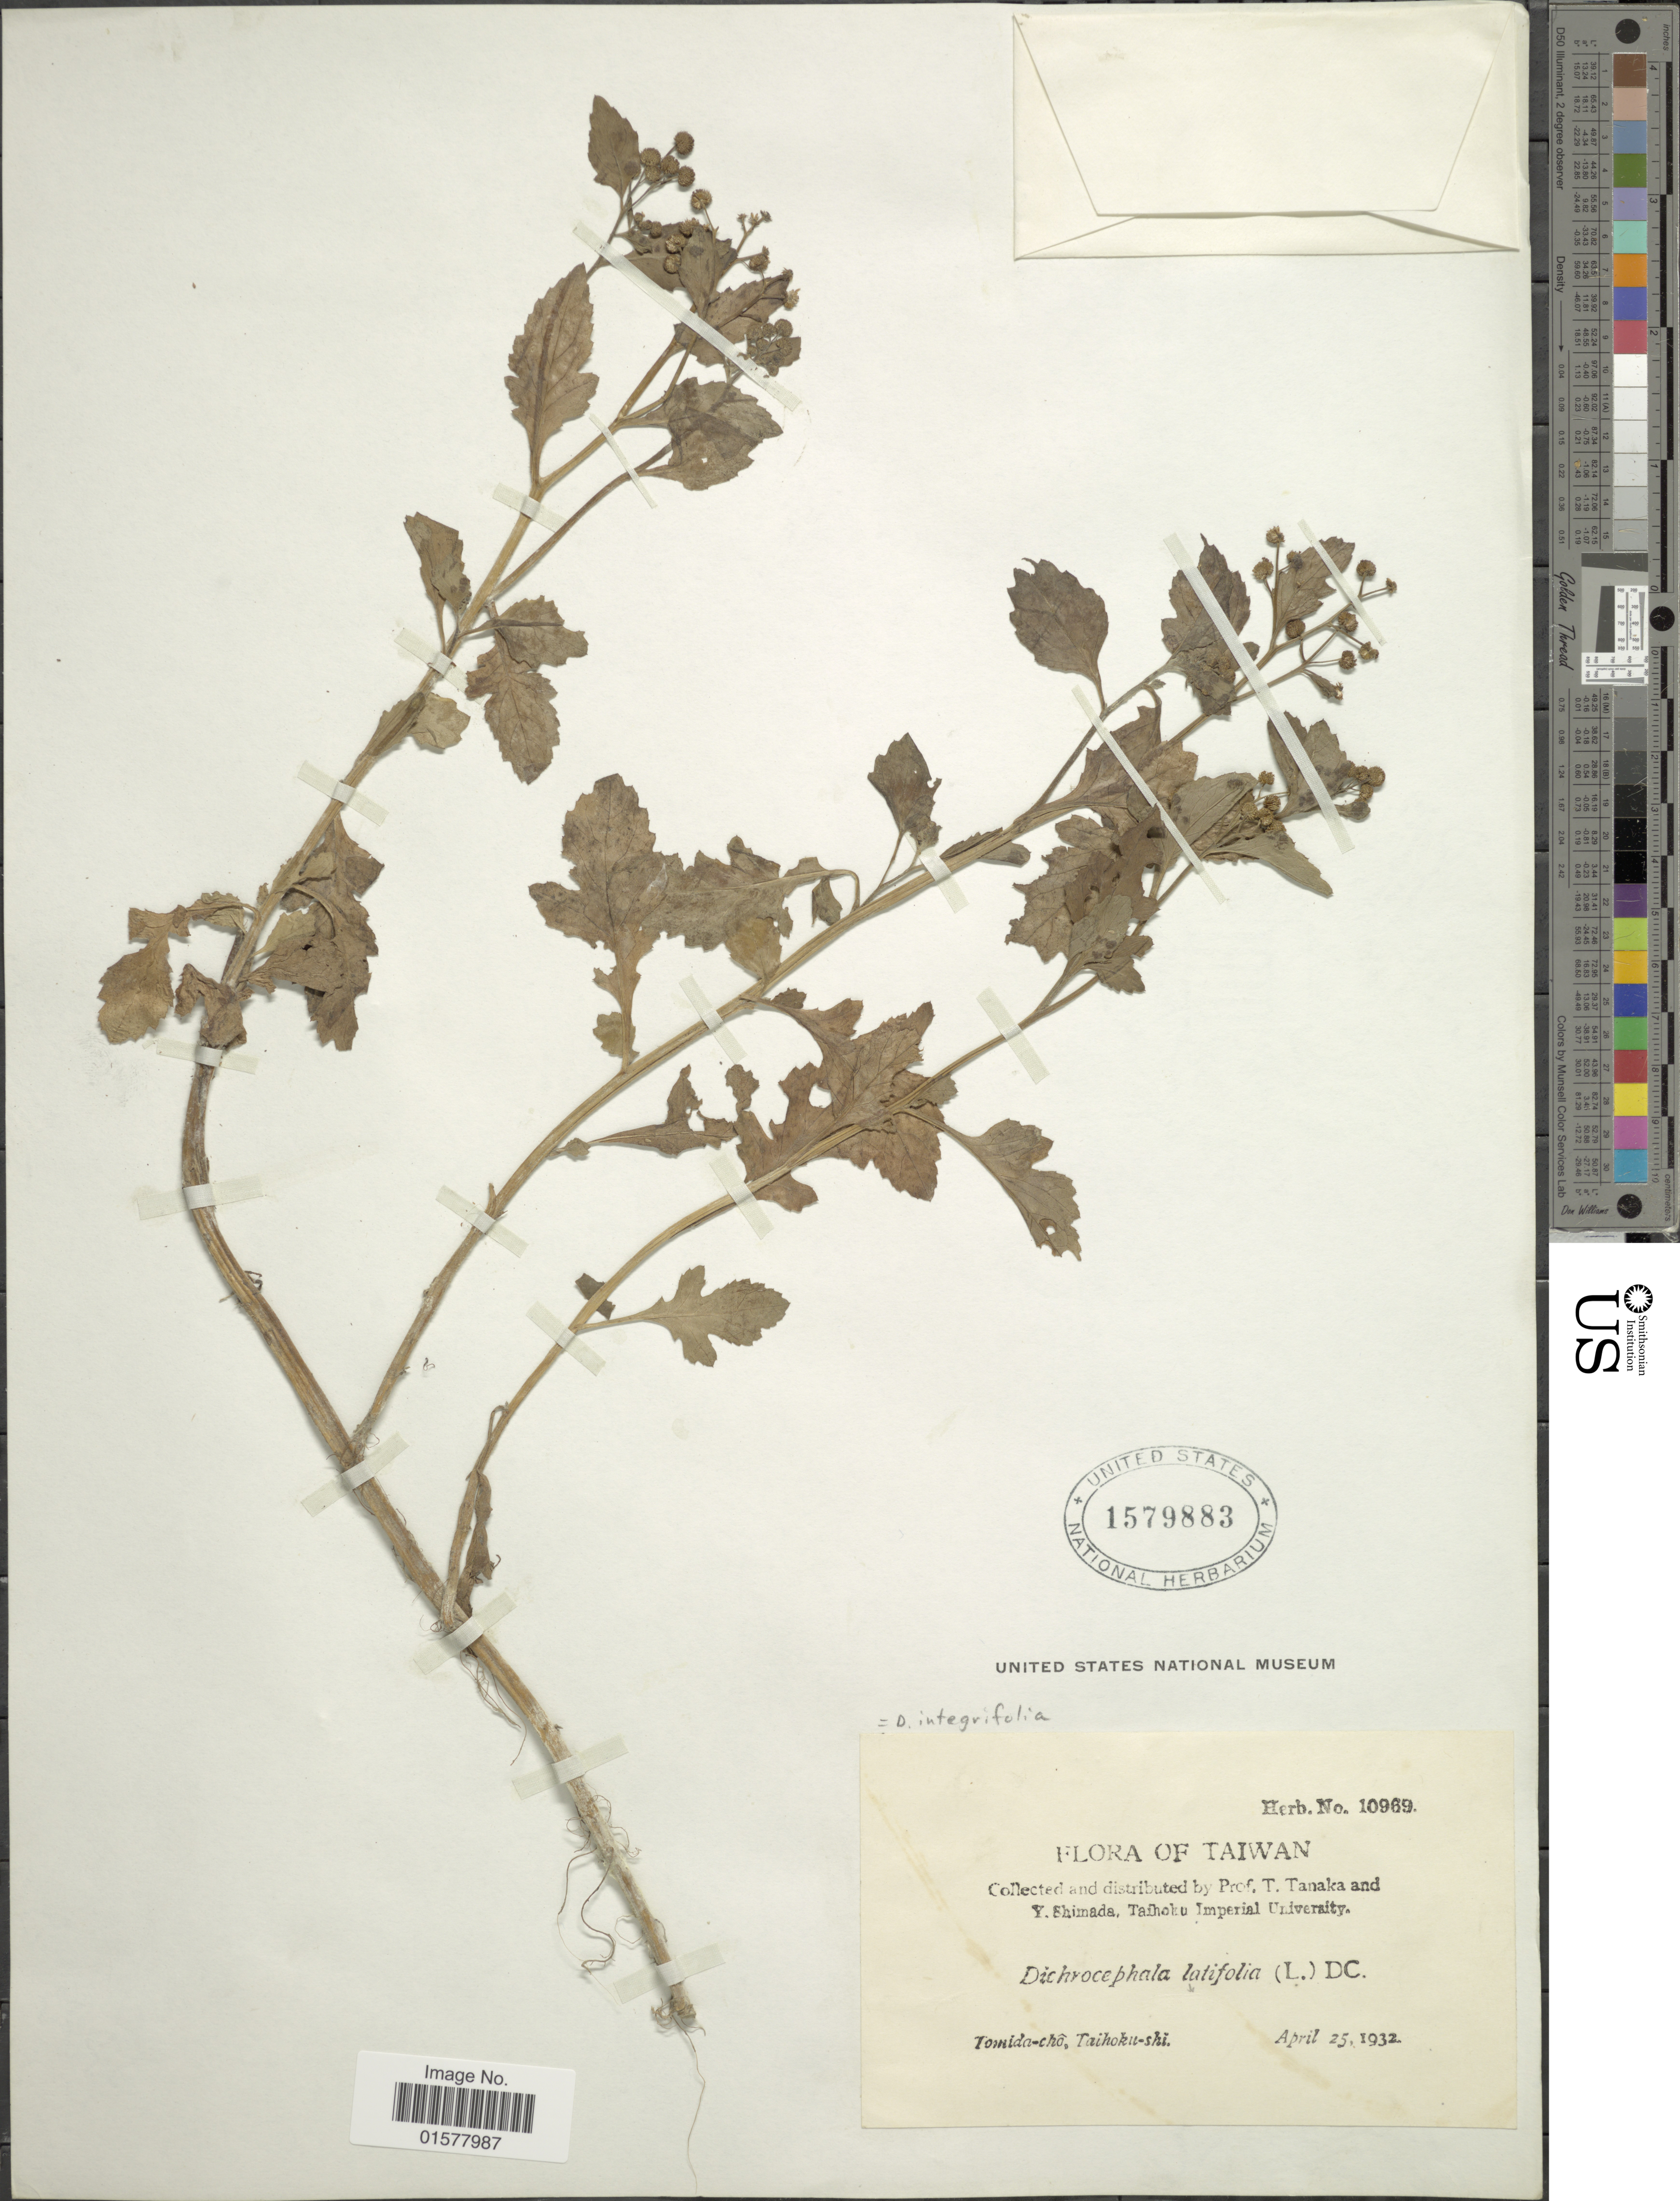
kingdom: Plantae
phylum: Tracheophyta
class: Magnoliopsida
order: Asterales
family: Asteraceae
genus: Dichrocephala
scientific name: Dichrocephala integrifolia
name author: (L. f.) Kuntze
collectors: T. Tanaka & Y. Shimada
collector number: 10969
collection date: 1932-04-25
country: Taiwan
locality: Tomida-cho, Taihoku-shi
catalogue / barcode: US 1579883